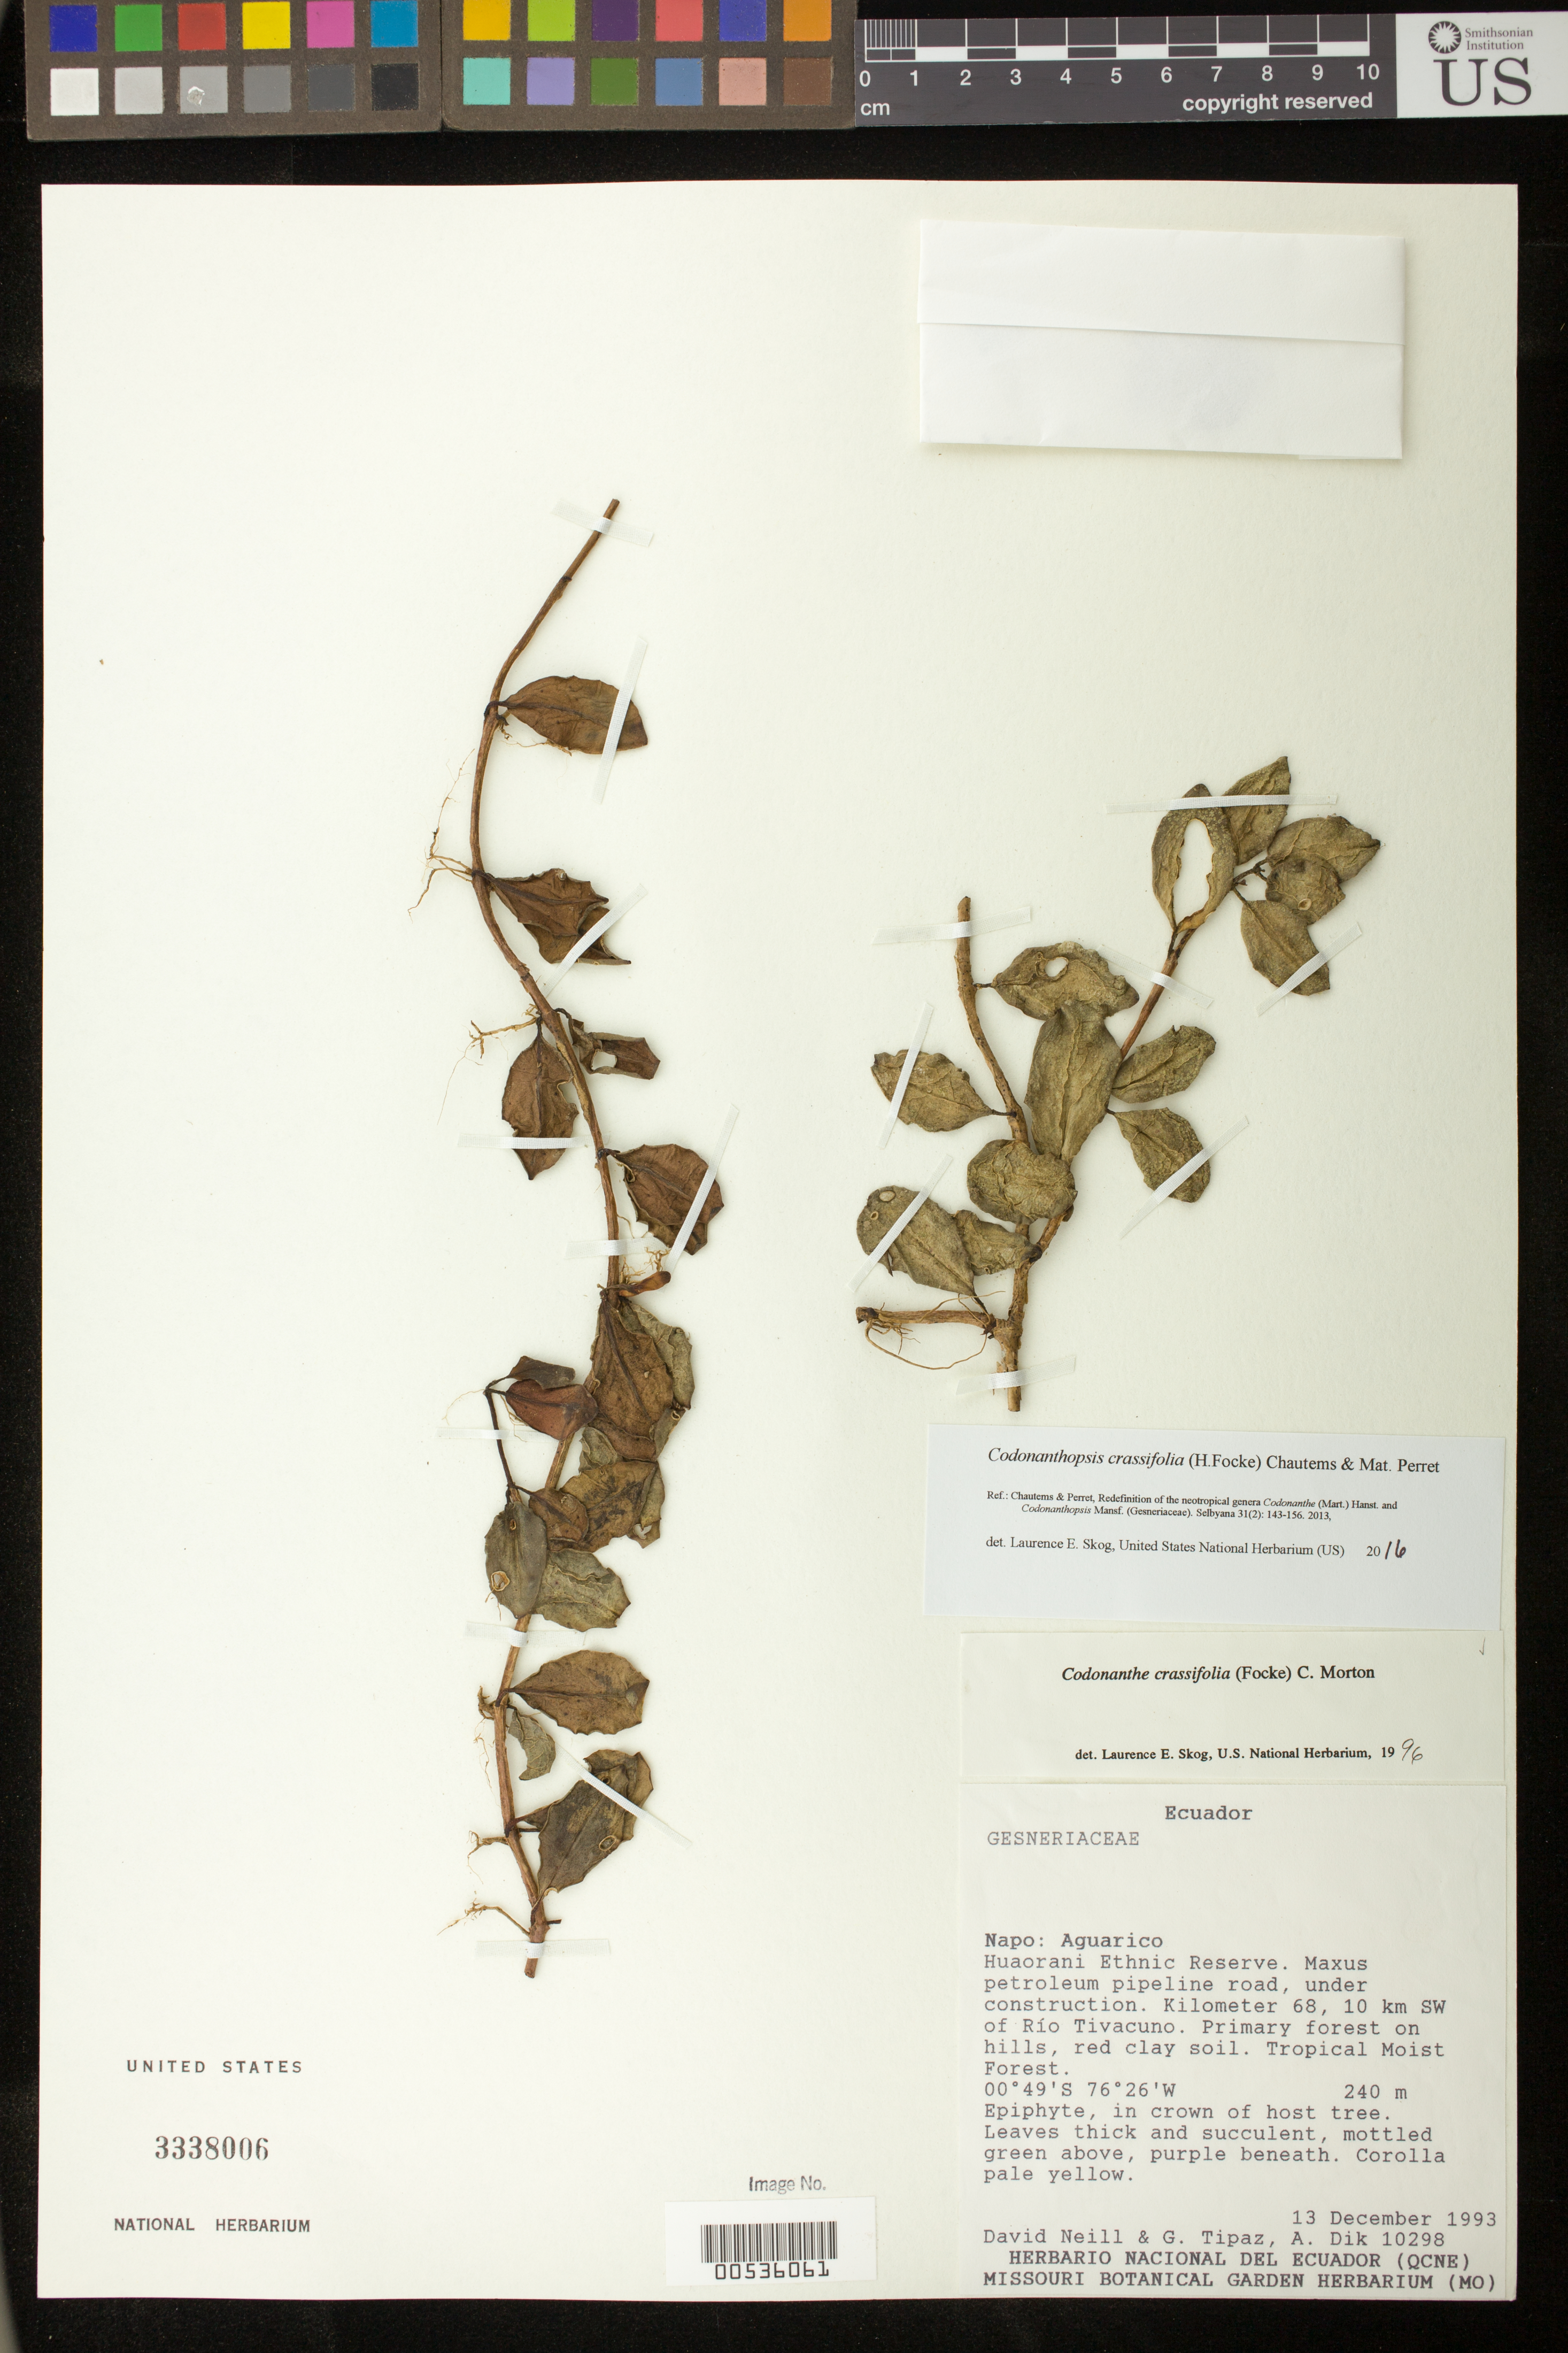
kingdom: Plantae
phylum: Tracheophyta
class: Magnoliopsida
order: Lamiales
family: Gesneriaceae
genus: Codonanthopsis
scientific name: Codonanthopsis crassifolia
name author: (H. Focke) Chautems & Mat.Perret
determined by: Skog, Laurence E.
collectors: D. A. Neill, G. Tipaz & A. Dik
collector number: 10298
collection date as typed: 13 Dec 1993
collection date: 1993-12-13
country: Ecuador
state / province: Napo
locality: Aguarico: Huaorani Ethnic Reserve; Maxus petroleum pipeline road, under construction, km 68, 10 km SW of Río Tivacuno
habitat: Primary forest on hills, red clay soil; tropical moist forest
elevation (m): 240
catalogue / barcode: US 3338006